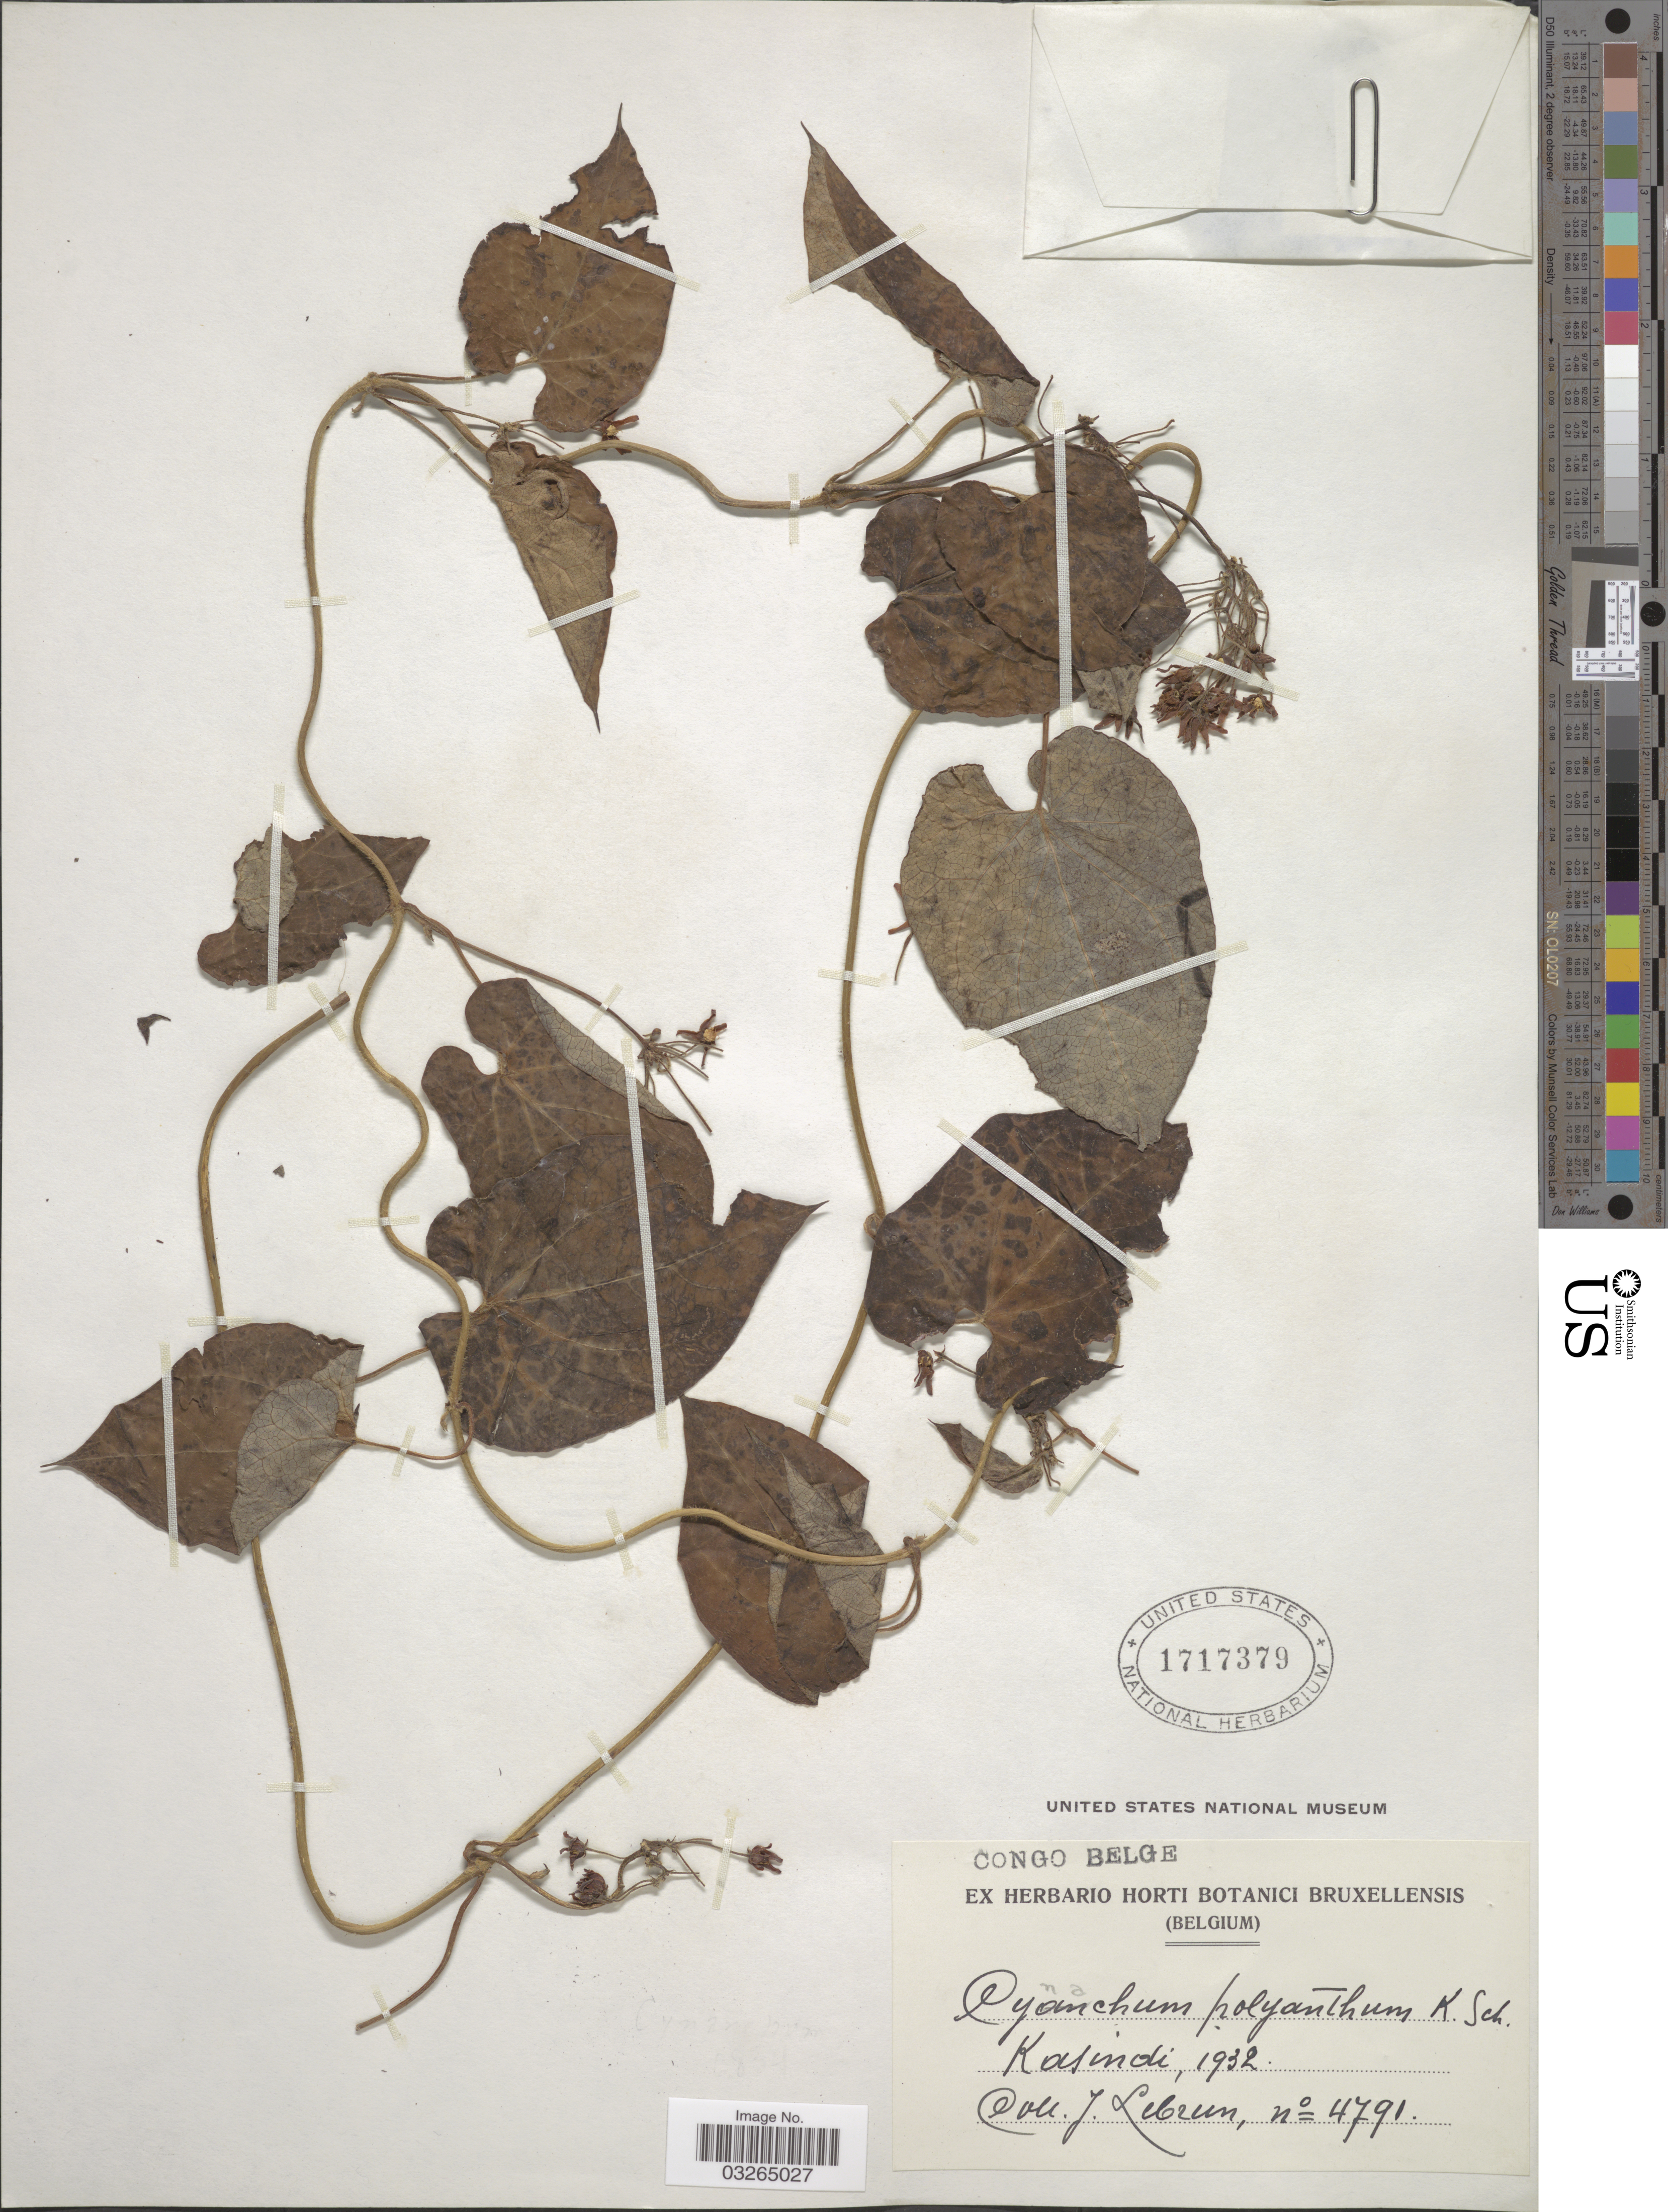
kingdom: Plantae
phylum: Tracheophyta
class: Magnoliopsida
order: Gentianales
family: Apocynaceae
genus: Cynanchum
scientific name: Cynanchum polyanthum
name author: K. Schum.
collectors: J. A. Lebrun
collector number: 4791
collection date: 1932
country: Congo, Democratic Republic of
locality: Congo Belge. Kasindi.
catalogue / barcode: US 1717379